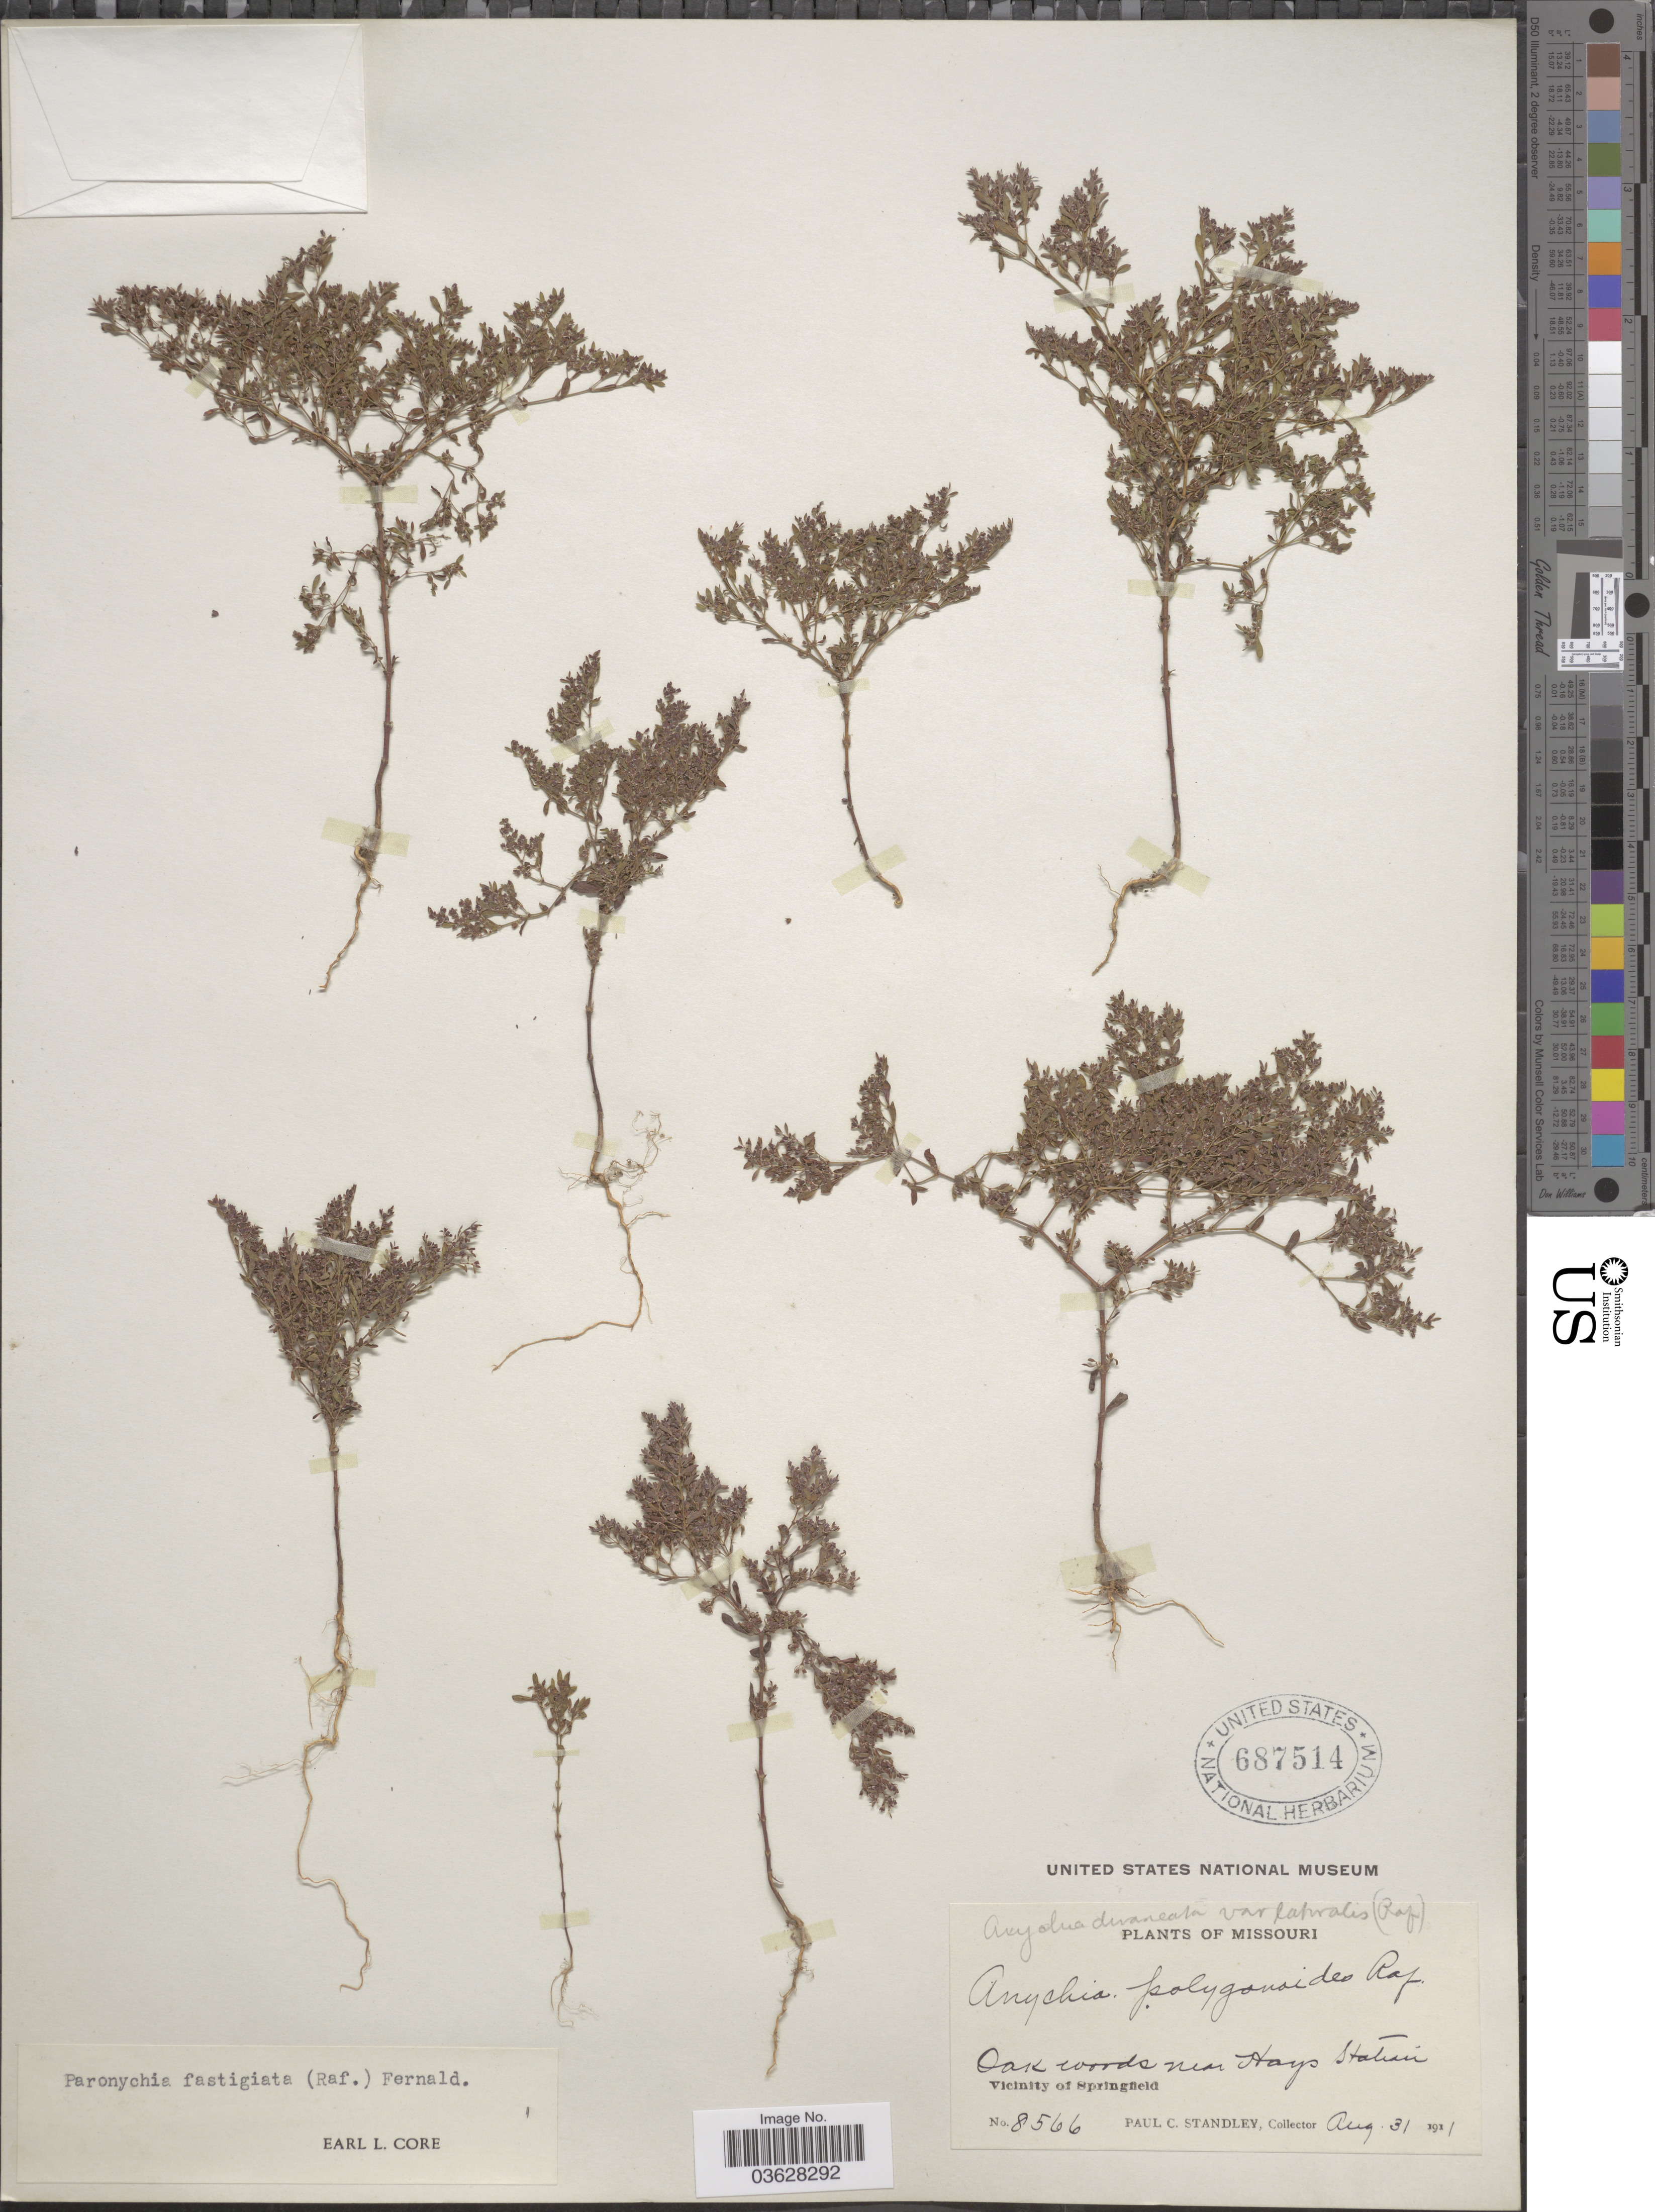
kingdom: Plantae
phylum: Tracheophyta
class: Magnoliopsida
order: Caryophyllales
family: Caryophyllaceae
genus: Paronychia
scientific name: Paronychia fastigiata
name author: (Raf.) Fernald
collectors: P. C. Standley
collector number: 8566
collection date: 1911-08-31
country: United States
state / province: Missouri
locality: Oak woods near Hays Station, Vicinity of Springfield.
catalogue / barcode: US 687514